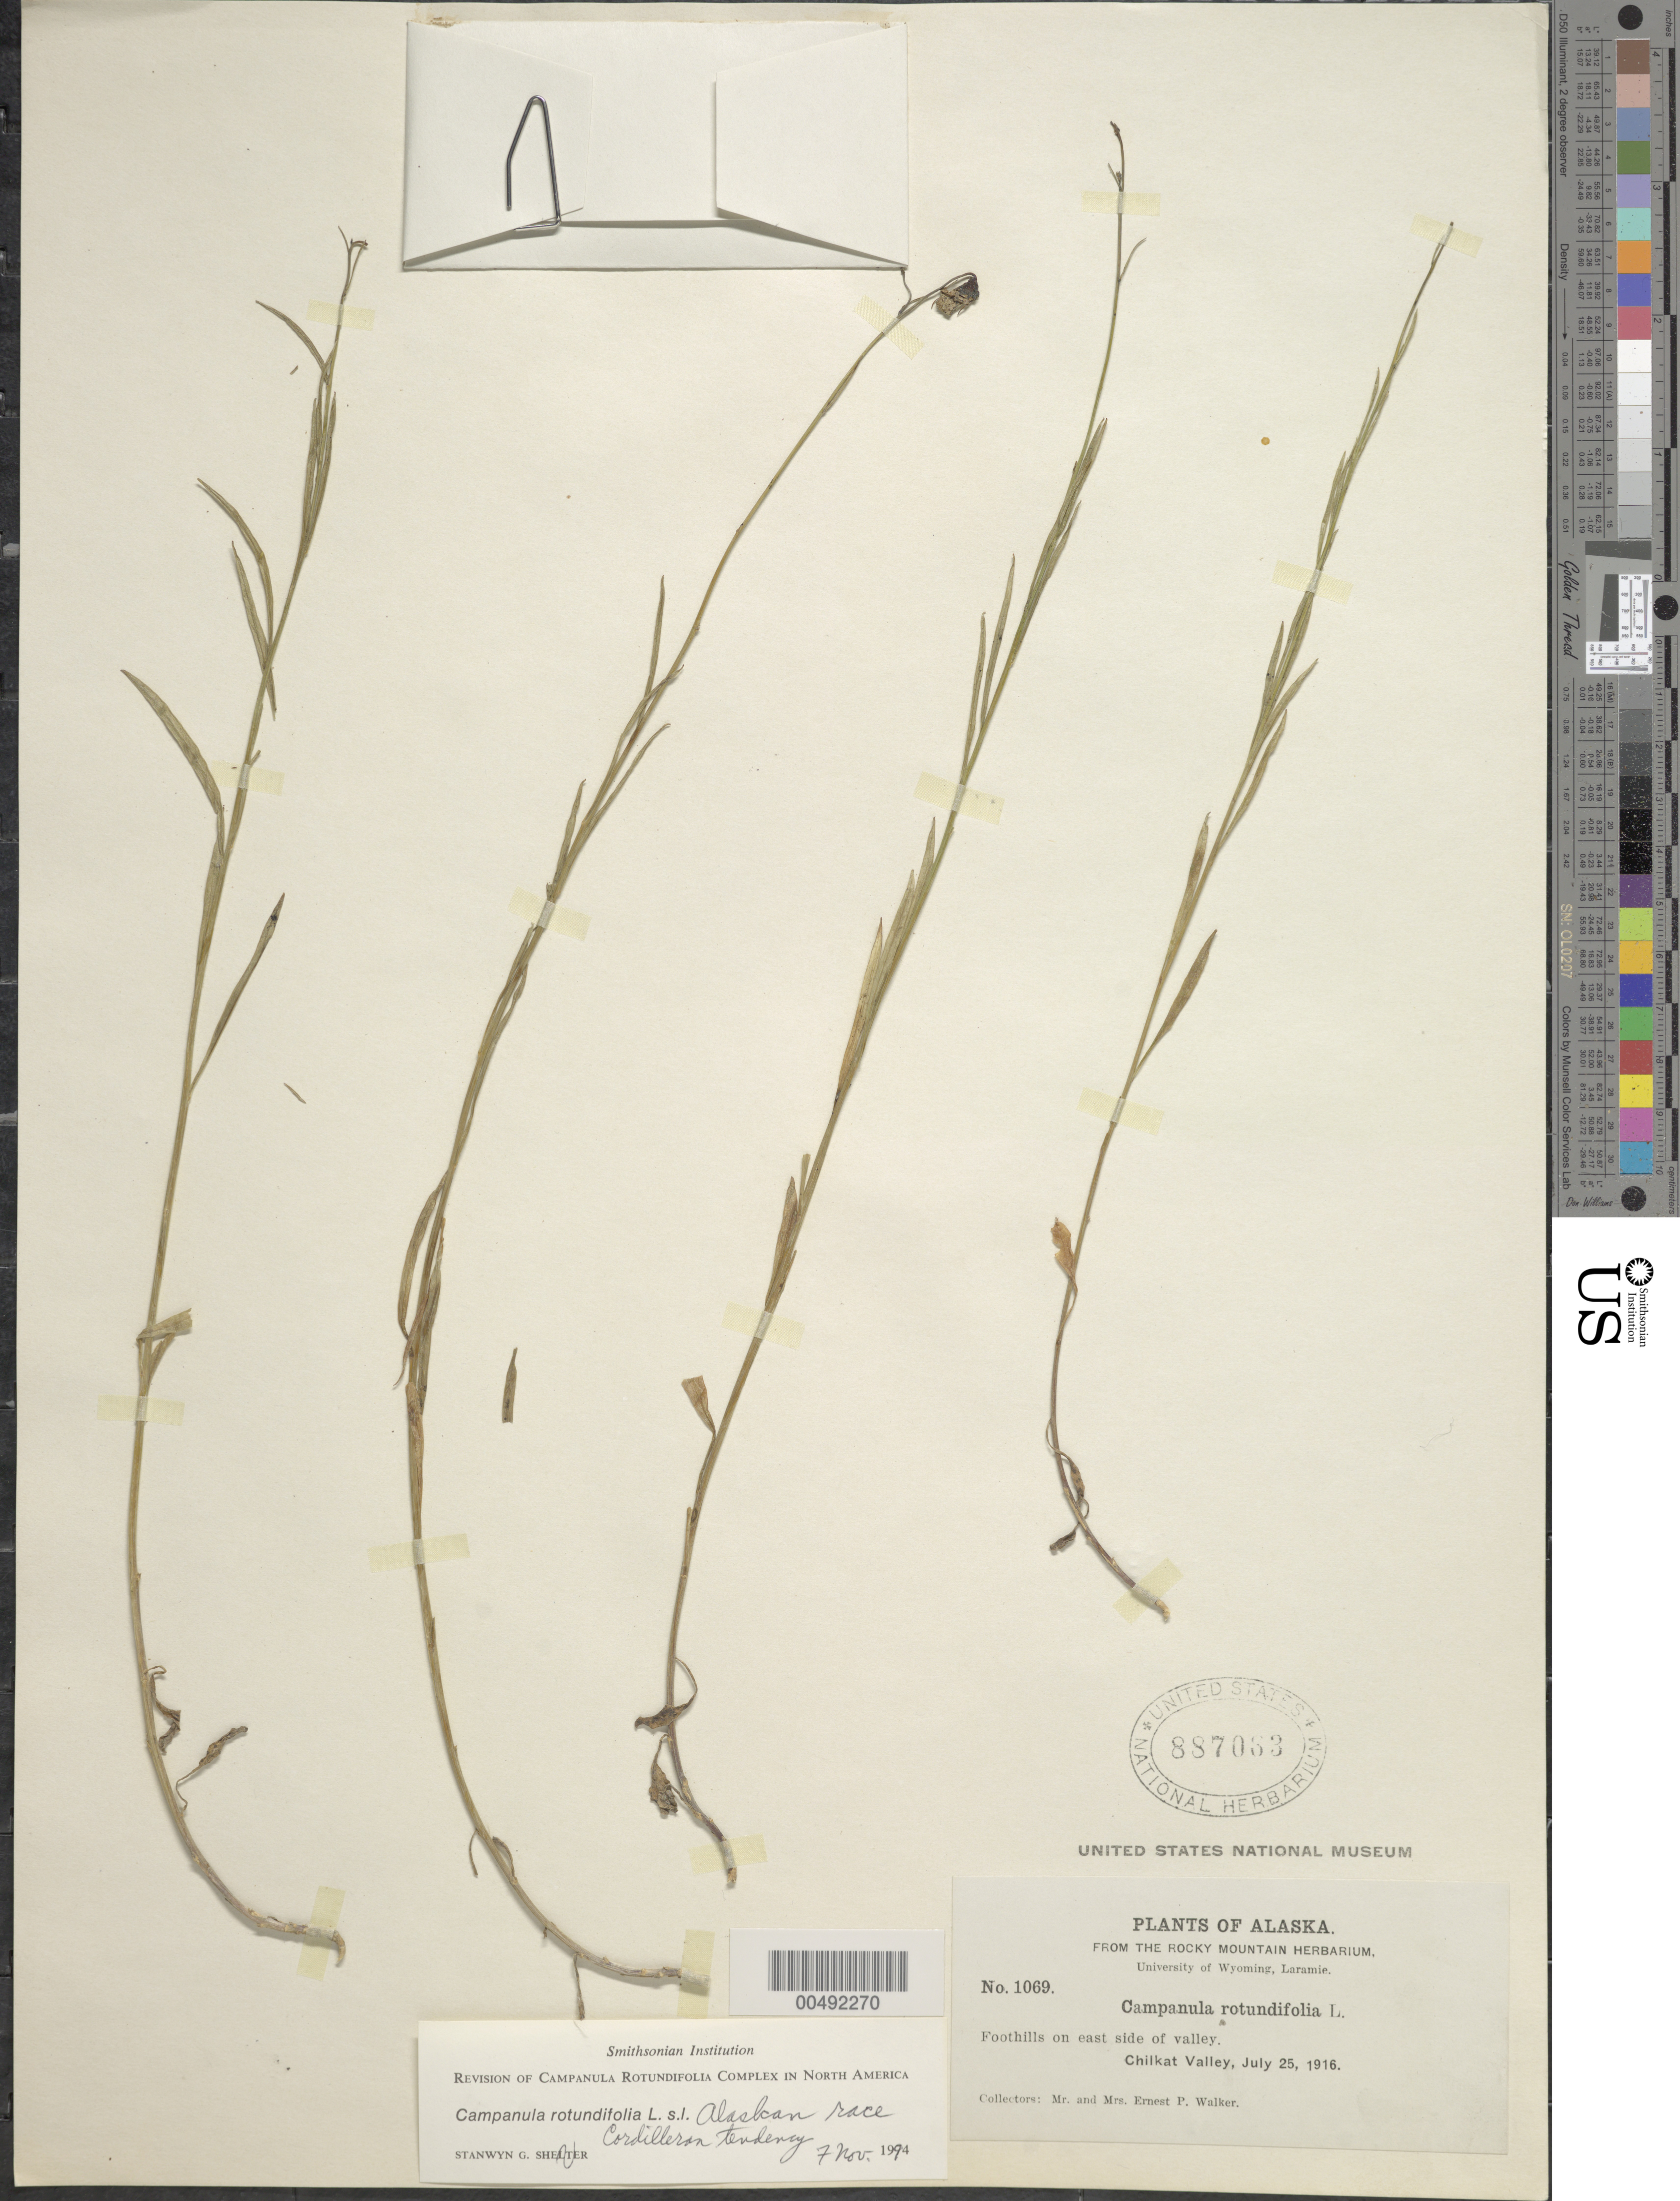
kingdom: Plantae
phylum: Tracheophyta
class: Magnoliopsida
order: Asterales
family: Campanulaceae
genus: Campanula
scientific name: Campanula rotundifolia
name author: L.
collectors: E. Walker & E. Walker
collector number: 1069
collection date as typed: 25 Jul 1916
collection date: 1916-07-25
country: United States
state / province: Alaska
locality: Chilkat Valley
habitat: foothills on E side of valley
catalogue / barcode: US 887033